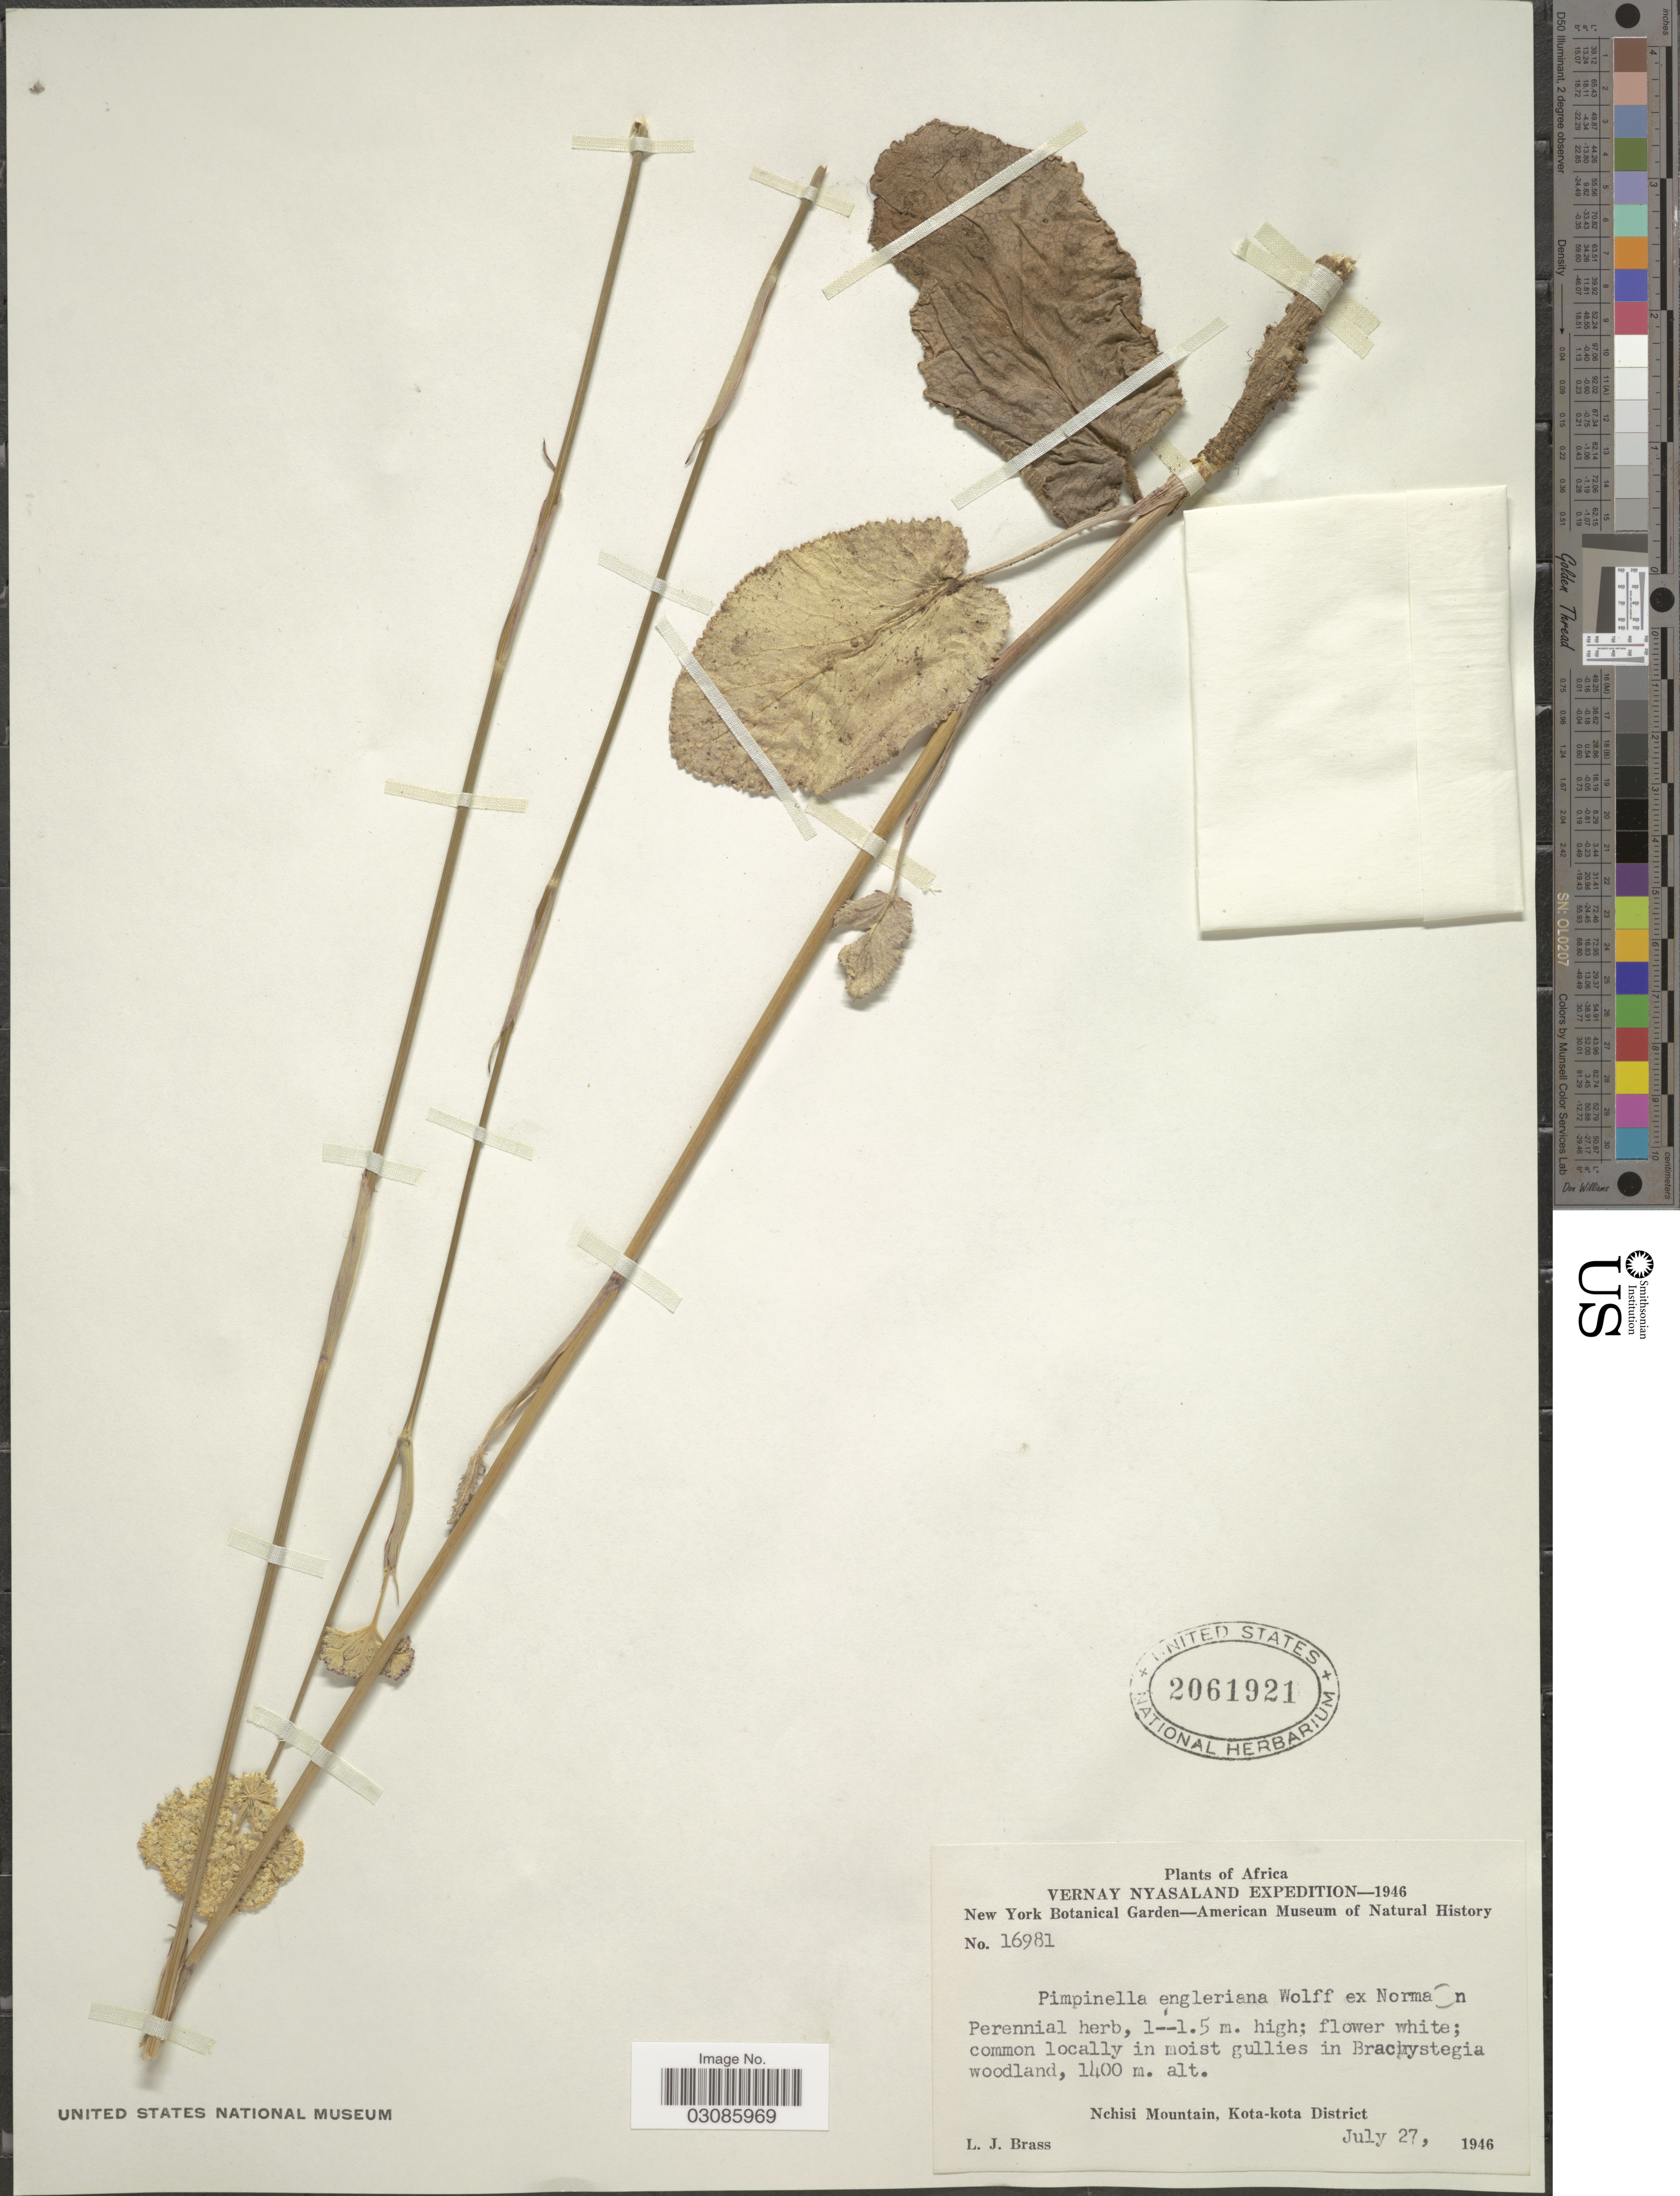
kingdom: Plantae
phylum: Tracheophyta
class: Magnoliopsida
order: Apiales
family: Apiaceae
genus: Pimpinella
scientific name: Pimpinella engleriana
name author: H. Wolff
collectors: L. J. Brass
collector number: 16981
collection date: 1946-07-27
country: Malawi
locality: Vernay Nyasaland, Nchisi Mountain, Kota-kota District.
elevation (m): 1400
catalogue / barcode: US 2061921